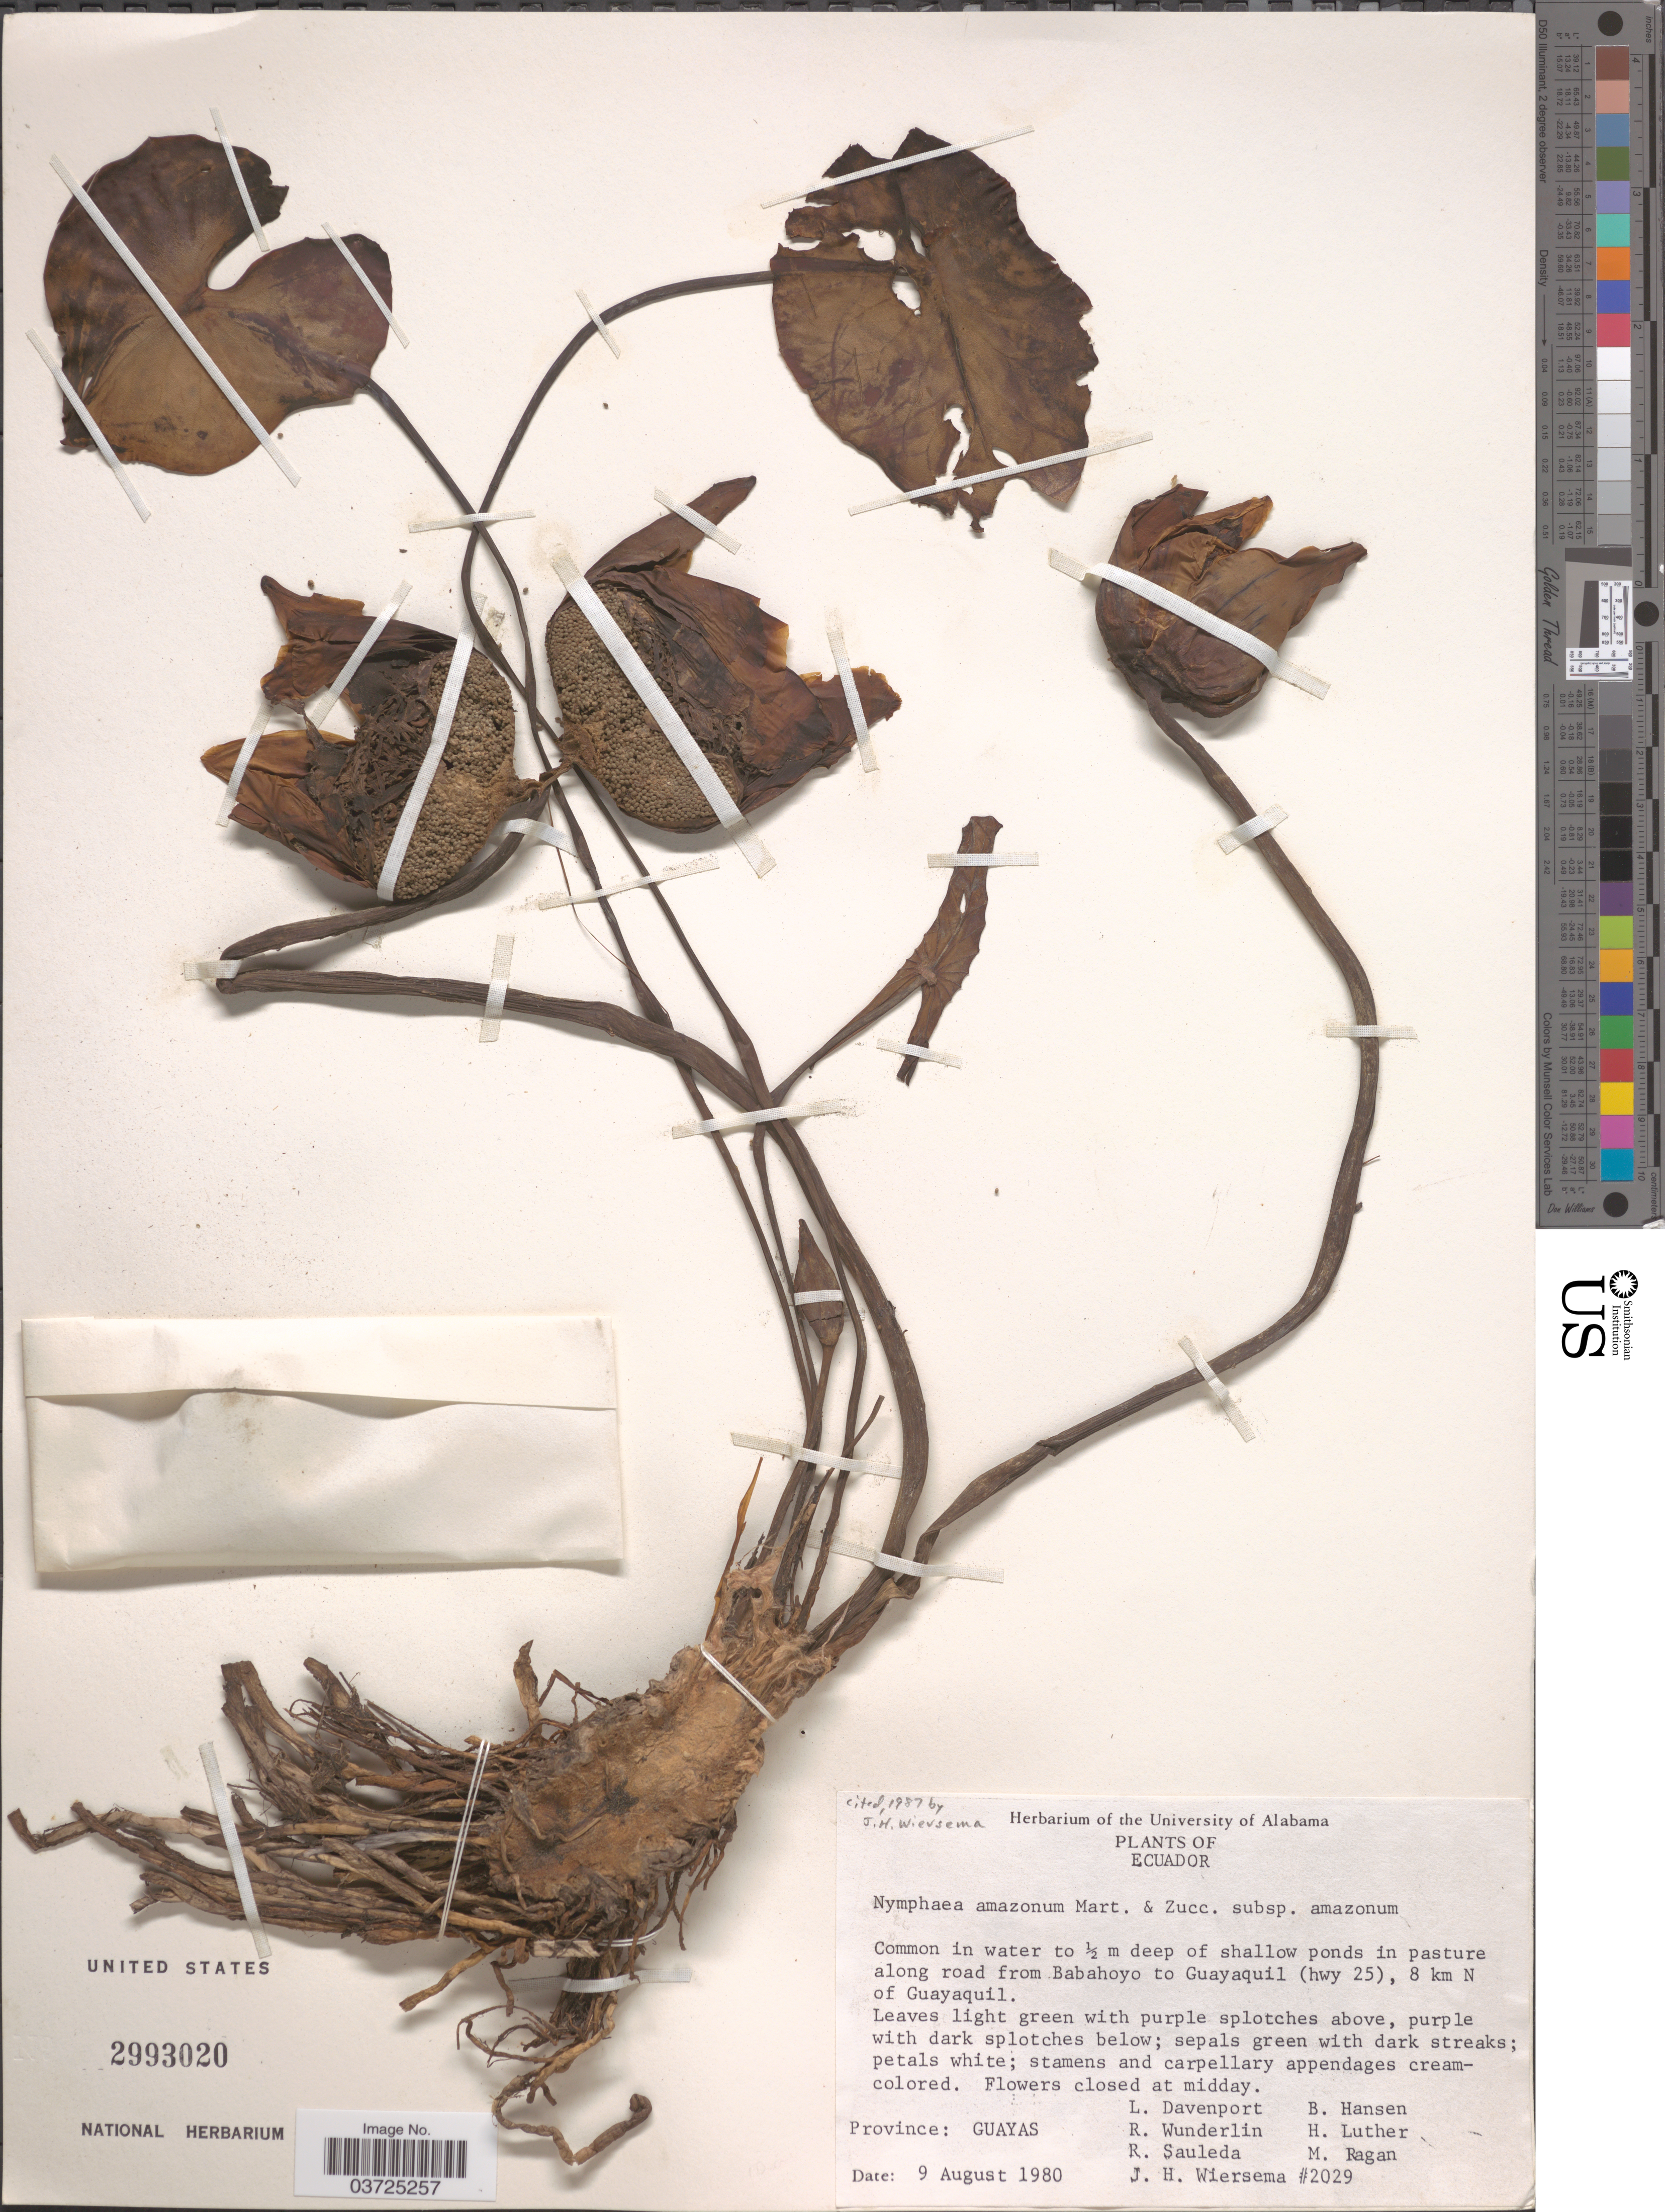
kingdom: Plantae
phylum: Tracheophyta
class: Magnoliopsida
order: Nymphaeales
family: Nymphaeaceae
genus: Nymphaea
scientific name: Nymphaea amazonum subsp. amazonum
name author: Mart. & Zucc.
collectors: L. Davenport, R. Wunderlin, R. Sauleda, J. H. Wiersema & et al.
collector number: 2029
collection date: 1980-08-09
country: Ecuador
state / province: Guayas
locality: In pasture along road from Babahoyo to Guayaquil (hwy 25), 8 km N of Guayaquil.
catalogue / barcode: US 2993020